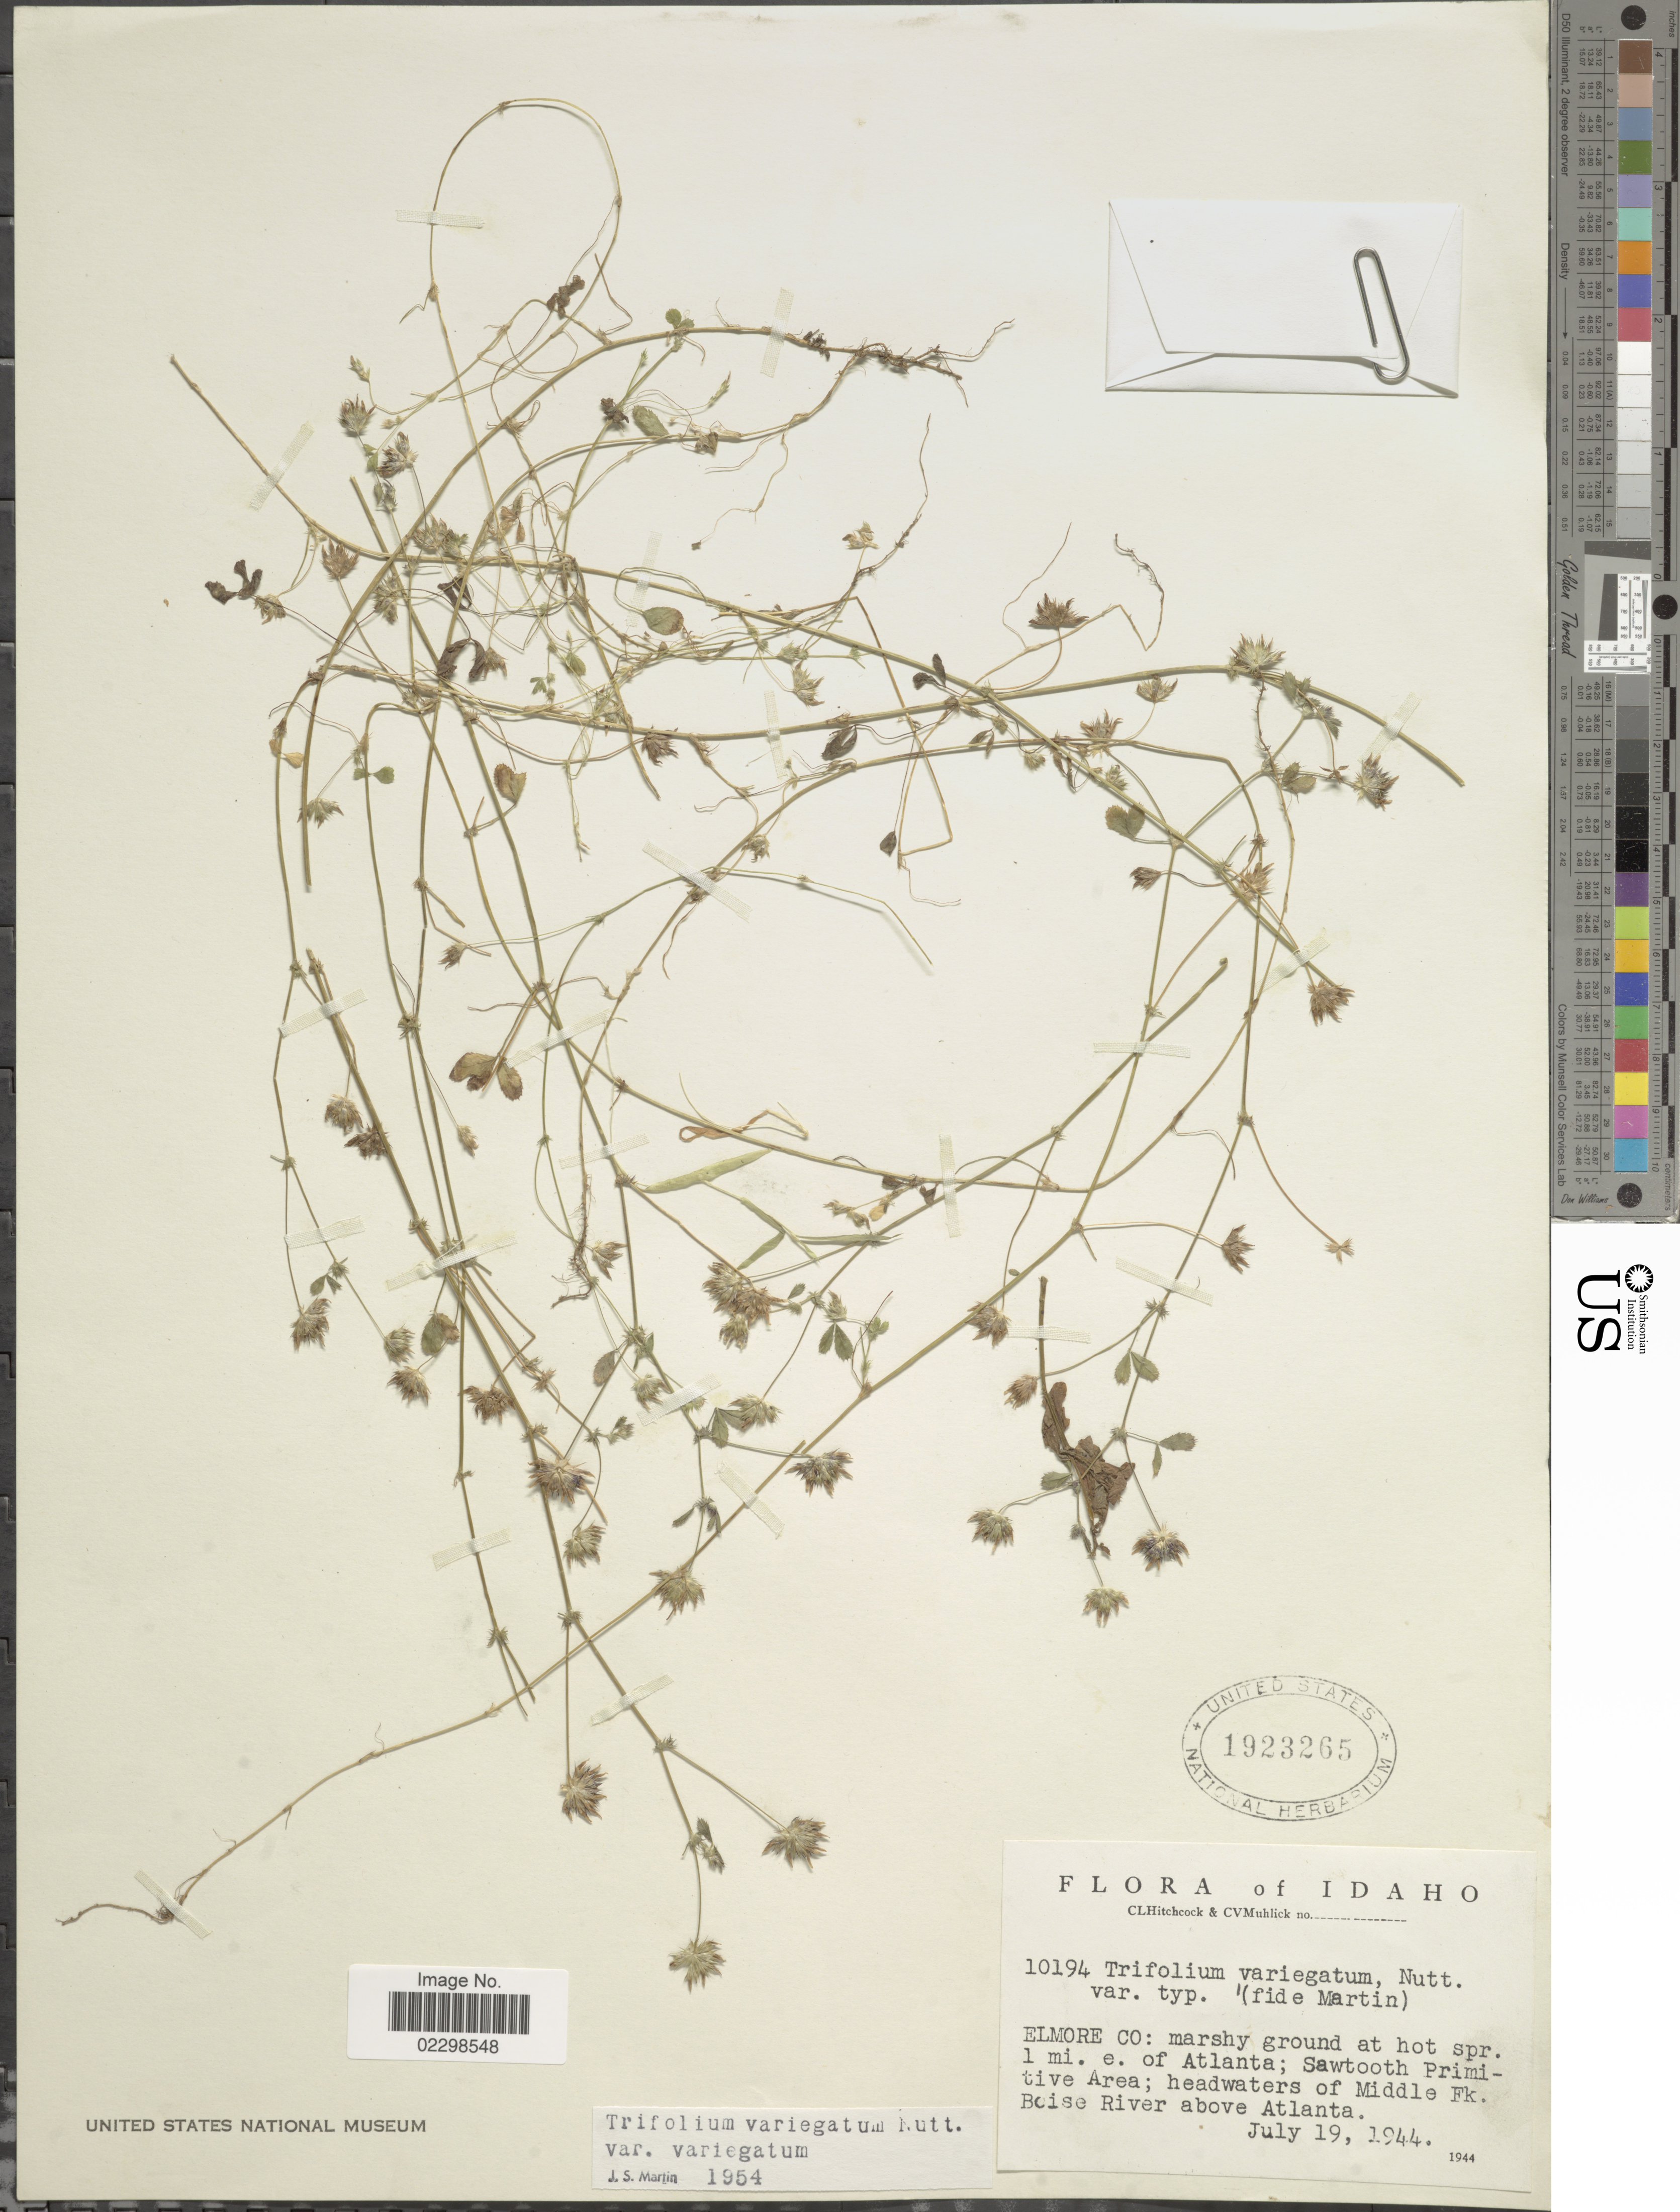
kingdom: Plantae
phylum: Tracheophyta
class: Magnoliopsida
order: Fabales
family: Fabaceae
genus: Trifolium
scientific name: Trifolium variegatum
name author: Nutt.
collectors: C. L. Hitchcock & C. V. Muhlick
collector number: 10194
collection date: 1944-07-19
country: United States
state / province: Idaho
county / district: Elmore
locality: Hot spr. 1 mi. E of Atlanta, Sawtooth Primitive Area, headwaters of Middle Fk., Boise River above Atlanta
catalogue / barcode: US 1923265